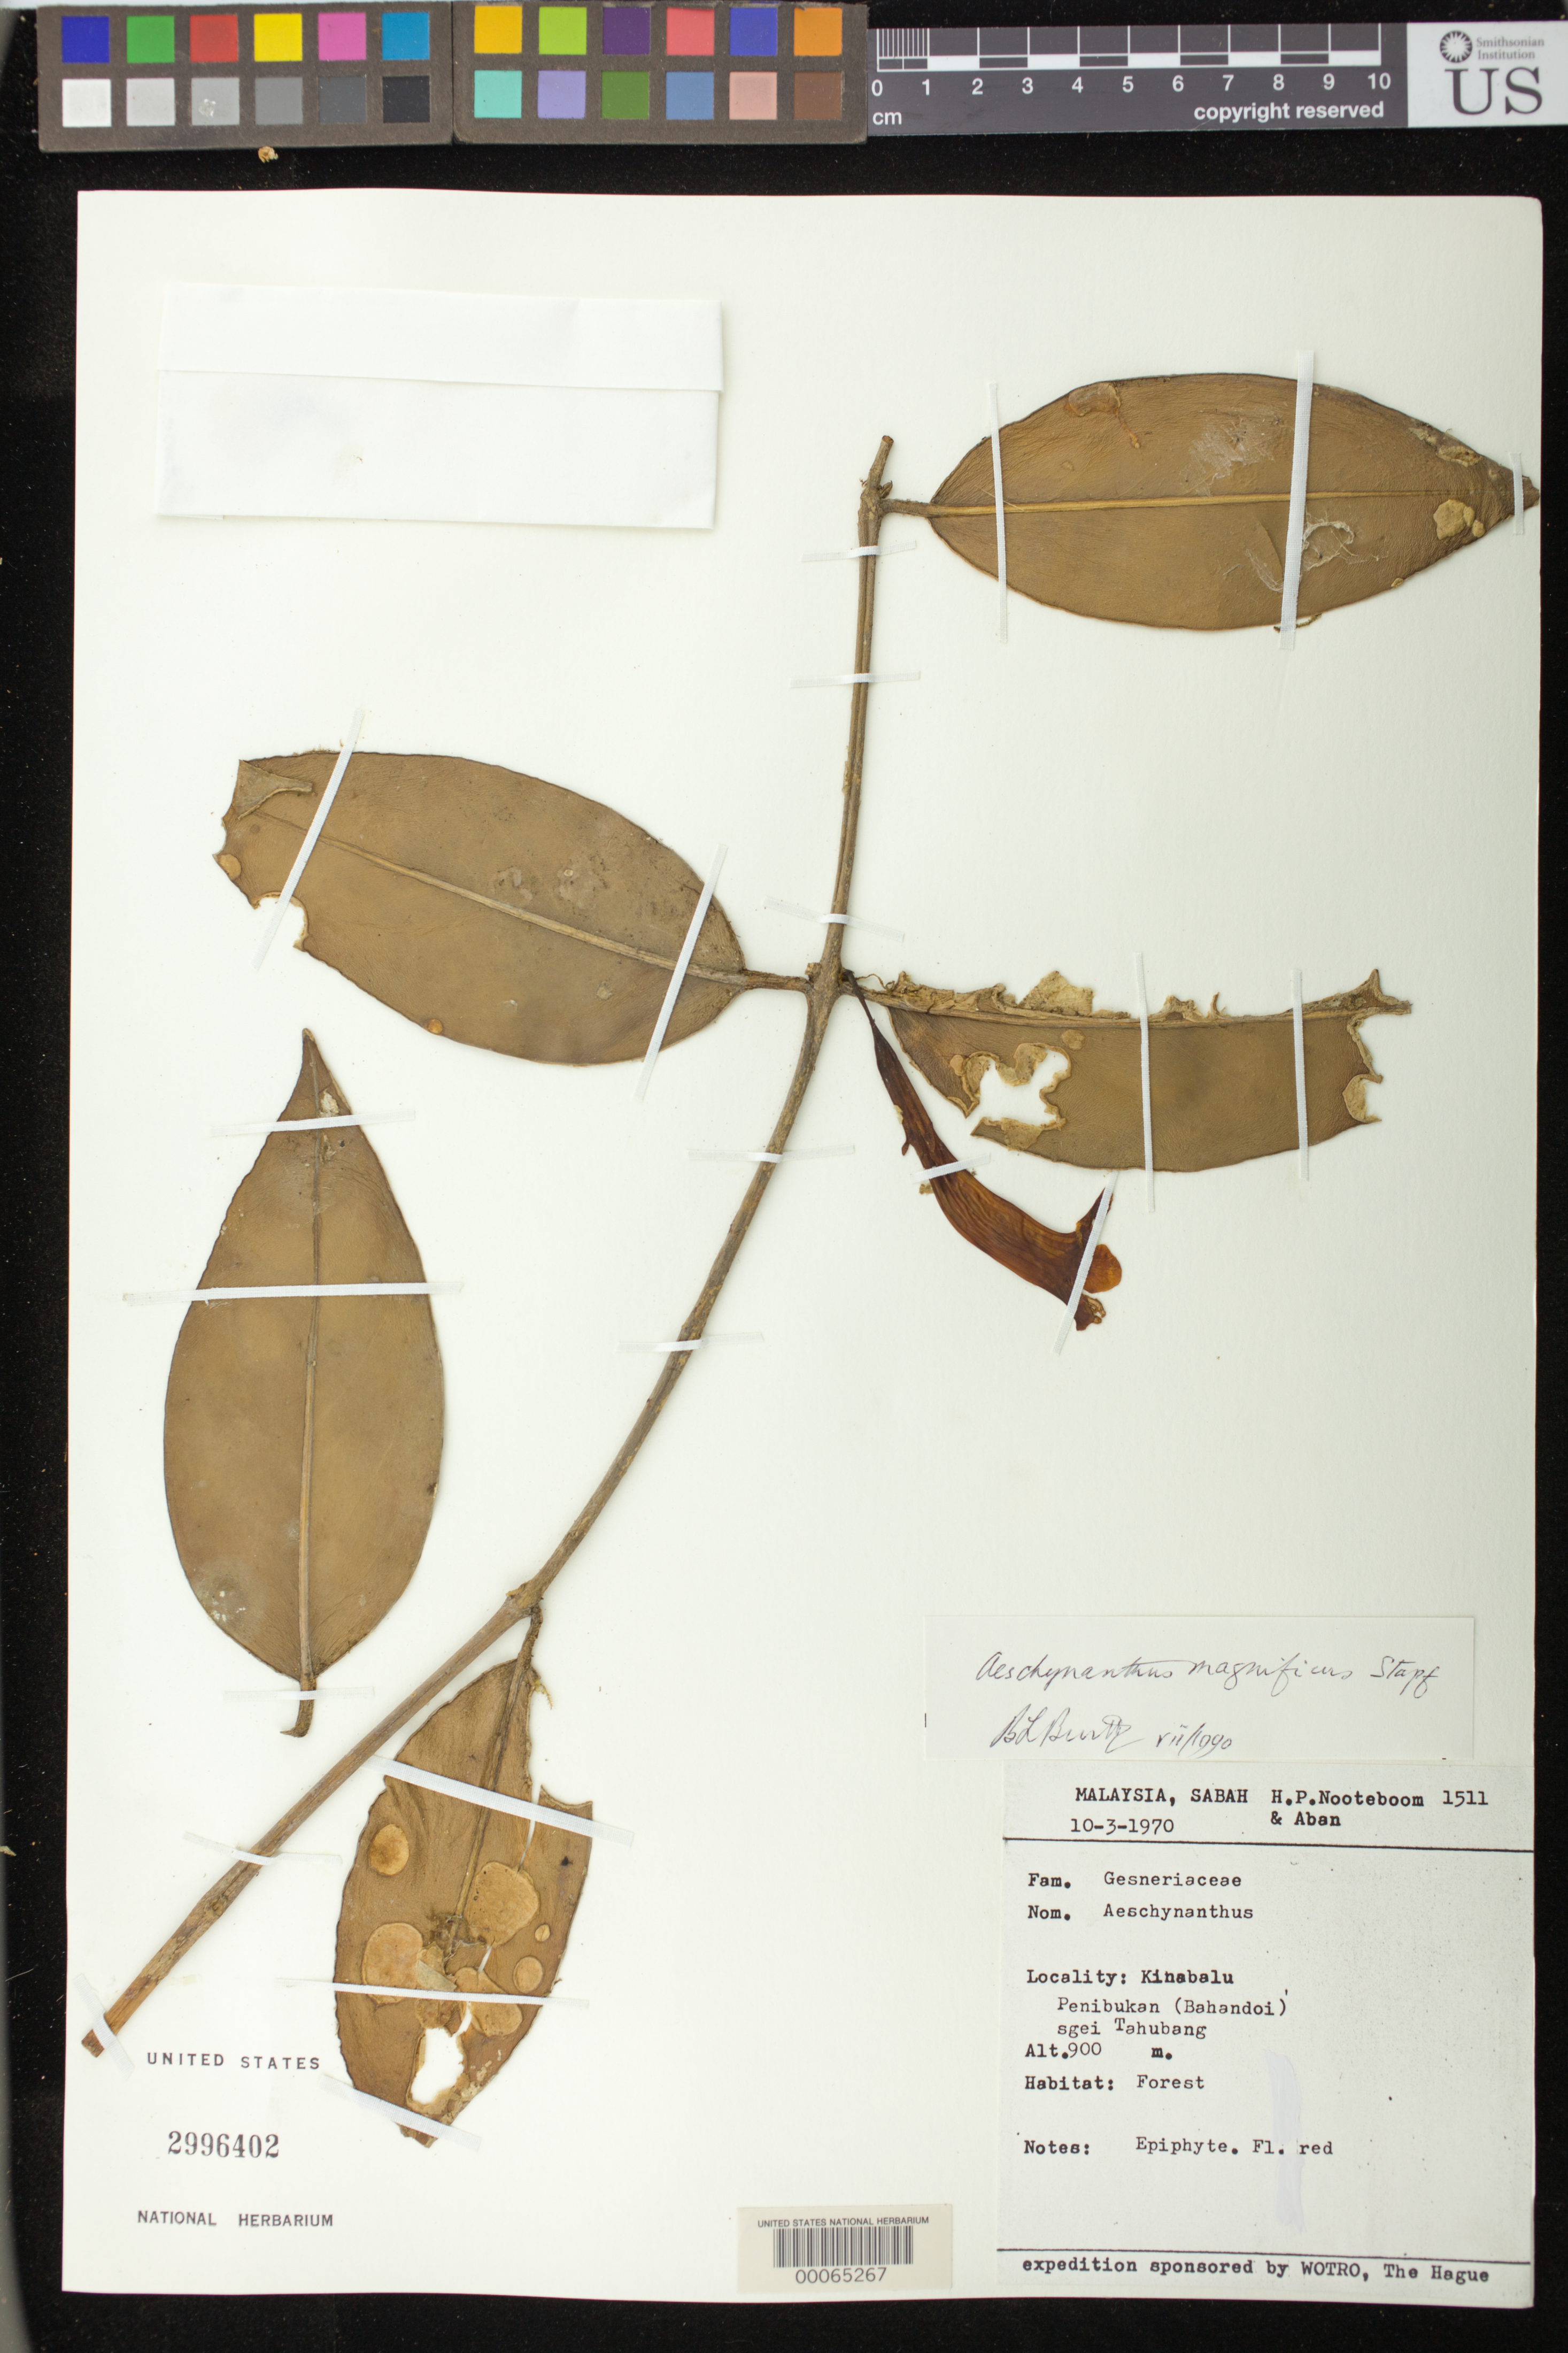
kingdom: Plantae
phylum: Tracheophyta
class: Magnoliopsida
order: Lamiales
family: Gesneriaceae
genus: Aeschynanthus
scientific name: Aeschynanthus magnificus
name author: Stapf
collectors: H. P. Nooteboom & -- Aban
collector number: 1511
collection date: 1970-03-10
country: Malaysia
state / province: Sabah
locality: Kinabalu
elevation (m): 900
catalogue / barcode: US 2996402